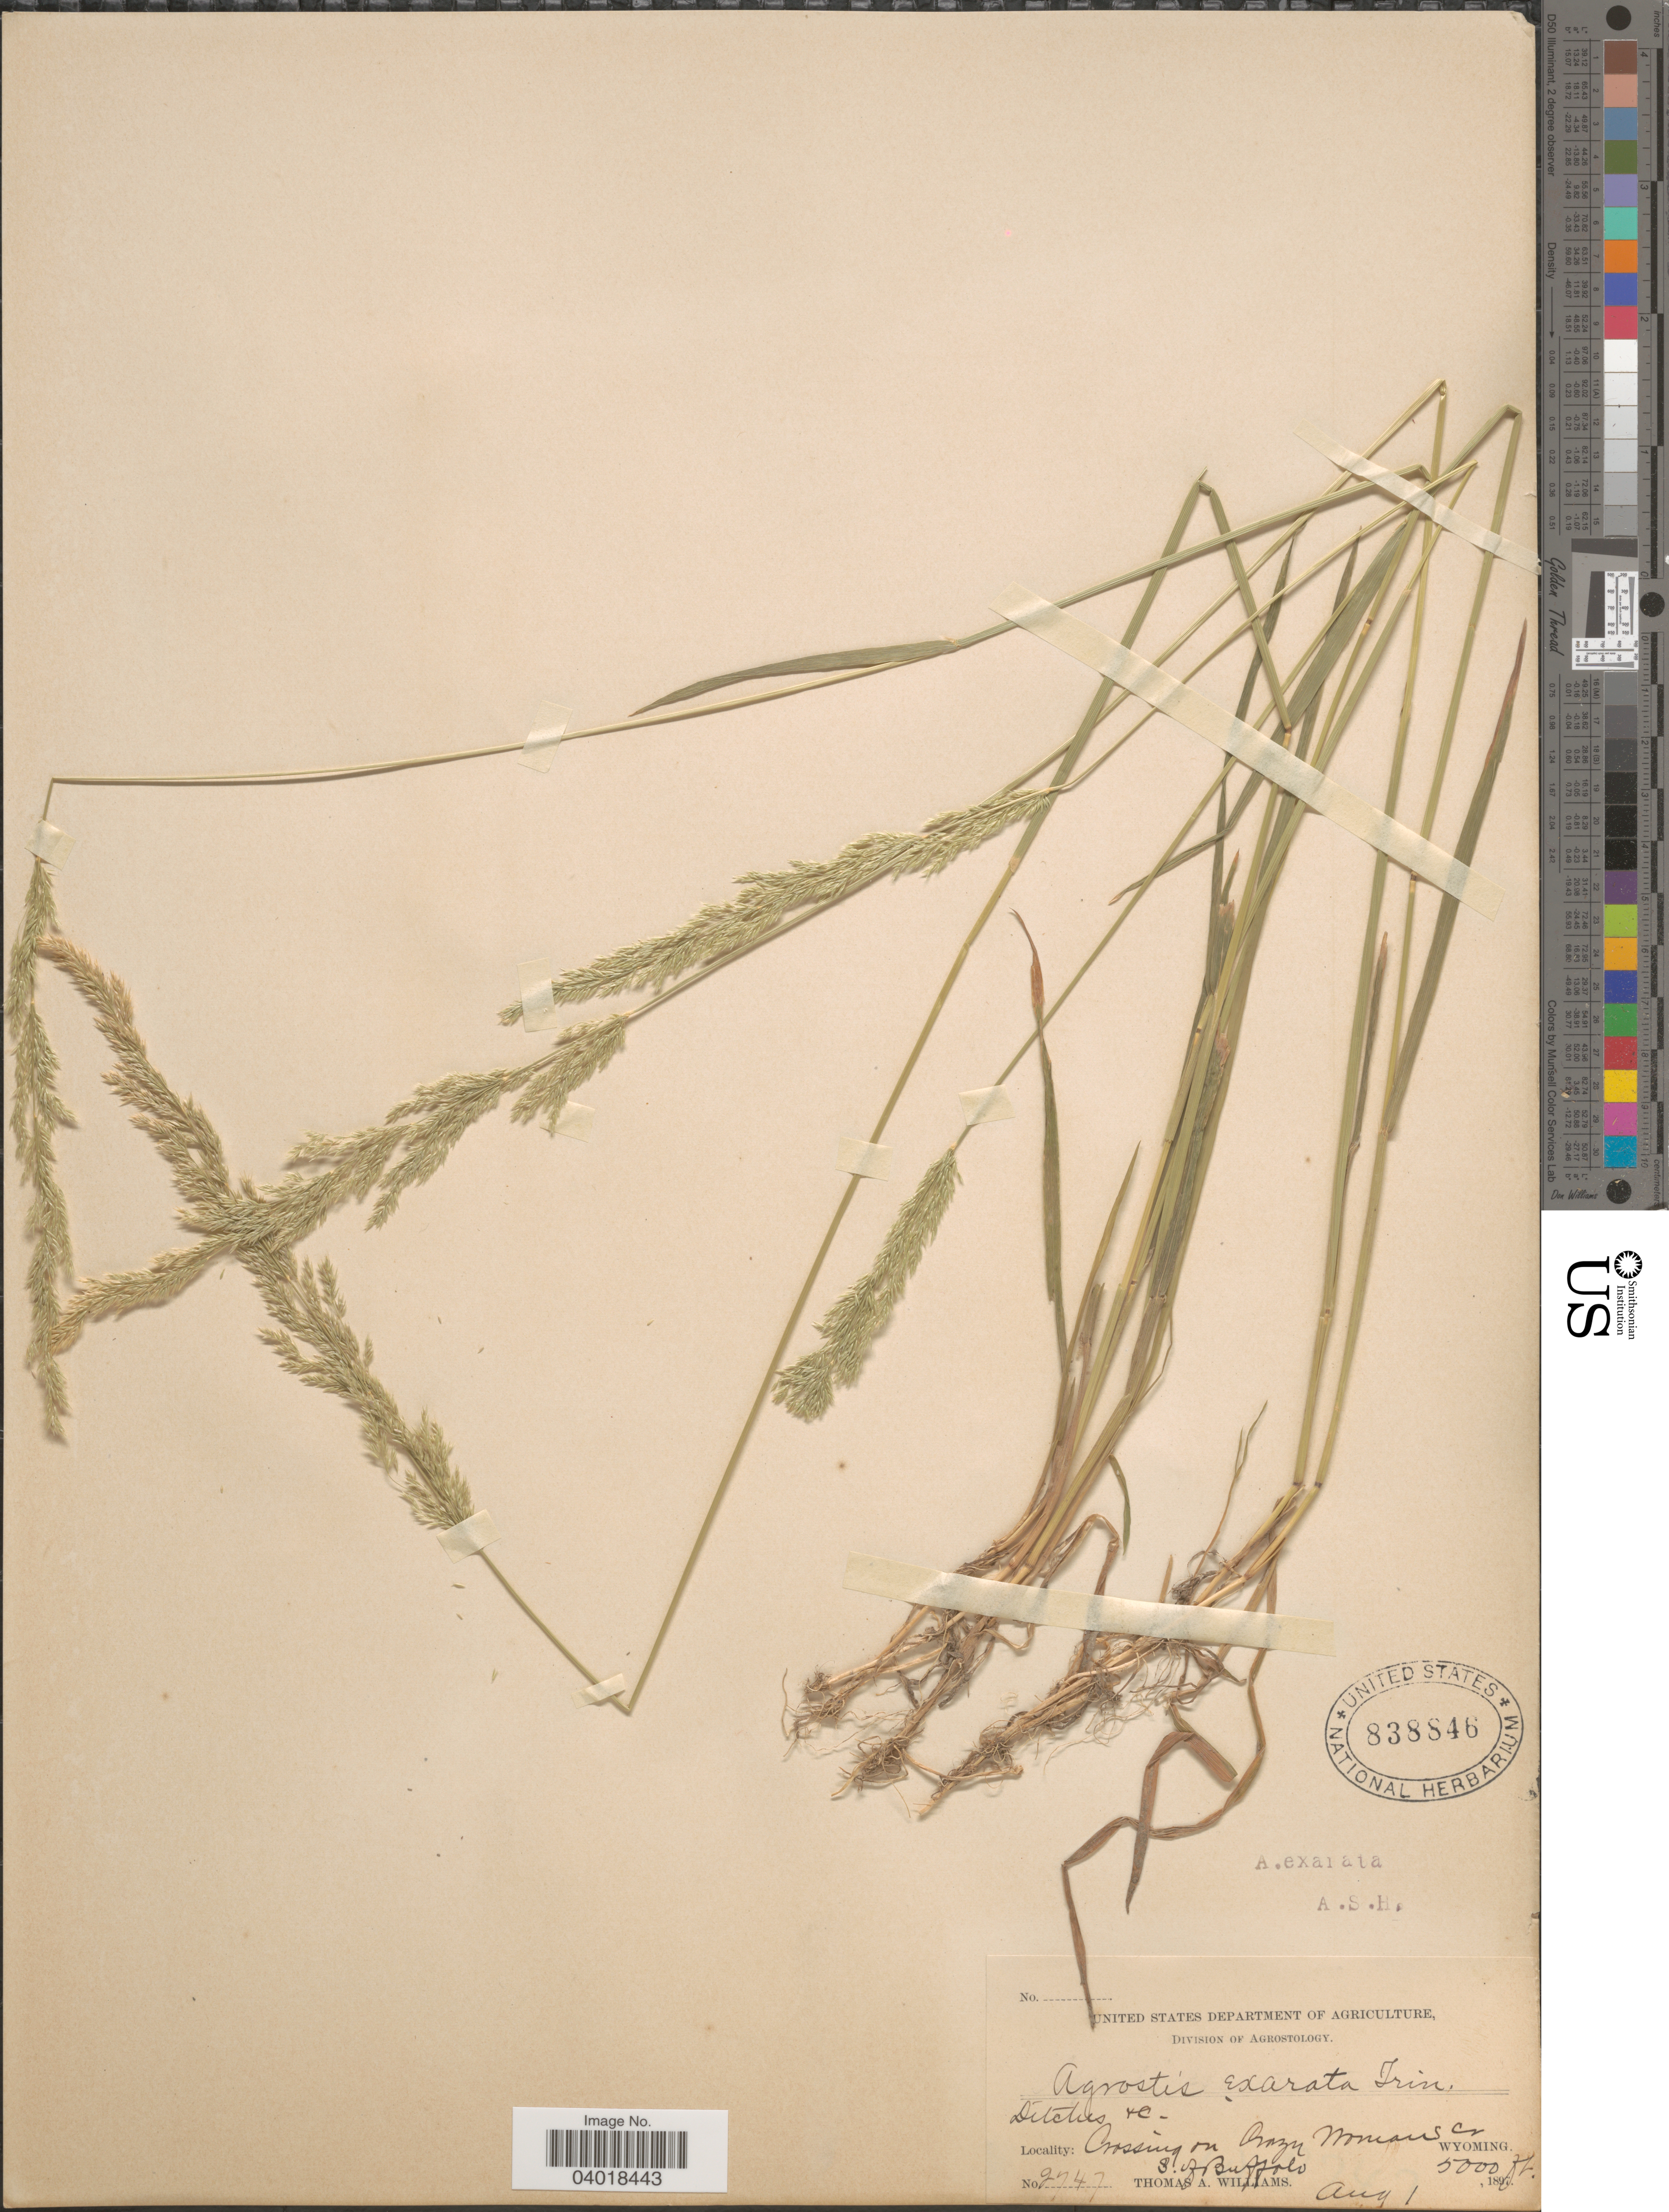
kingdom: Plantae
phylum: Tracheophyta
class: Liliopsida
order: Poales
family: Poaceae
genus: Agrostis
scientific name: Agrostis exarata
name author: Trin.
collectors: T. A. Williams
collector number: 2747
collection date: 1897-08-01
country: United States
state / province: Wyoming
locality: Crossing on Crazy Womans Cr. S. of Buffalo.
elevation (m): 1524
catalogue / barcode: US 838846